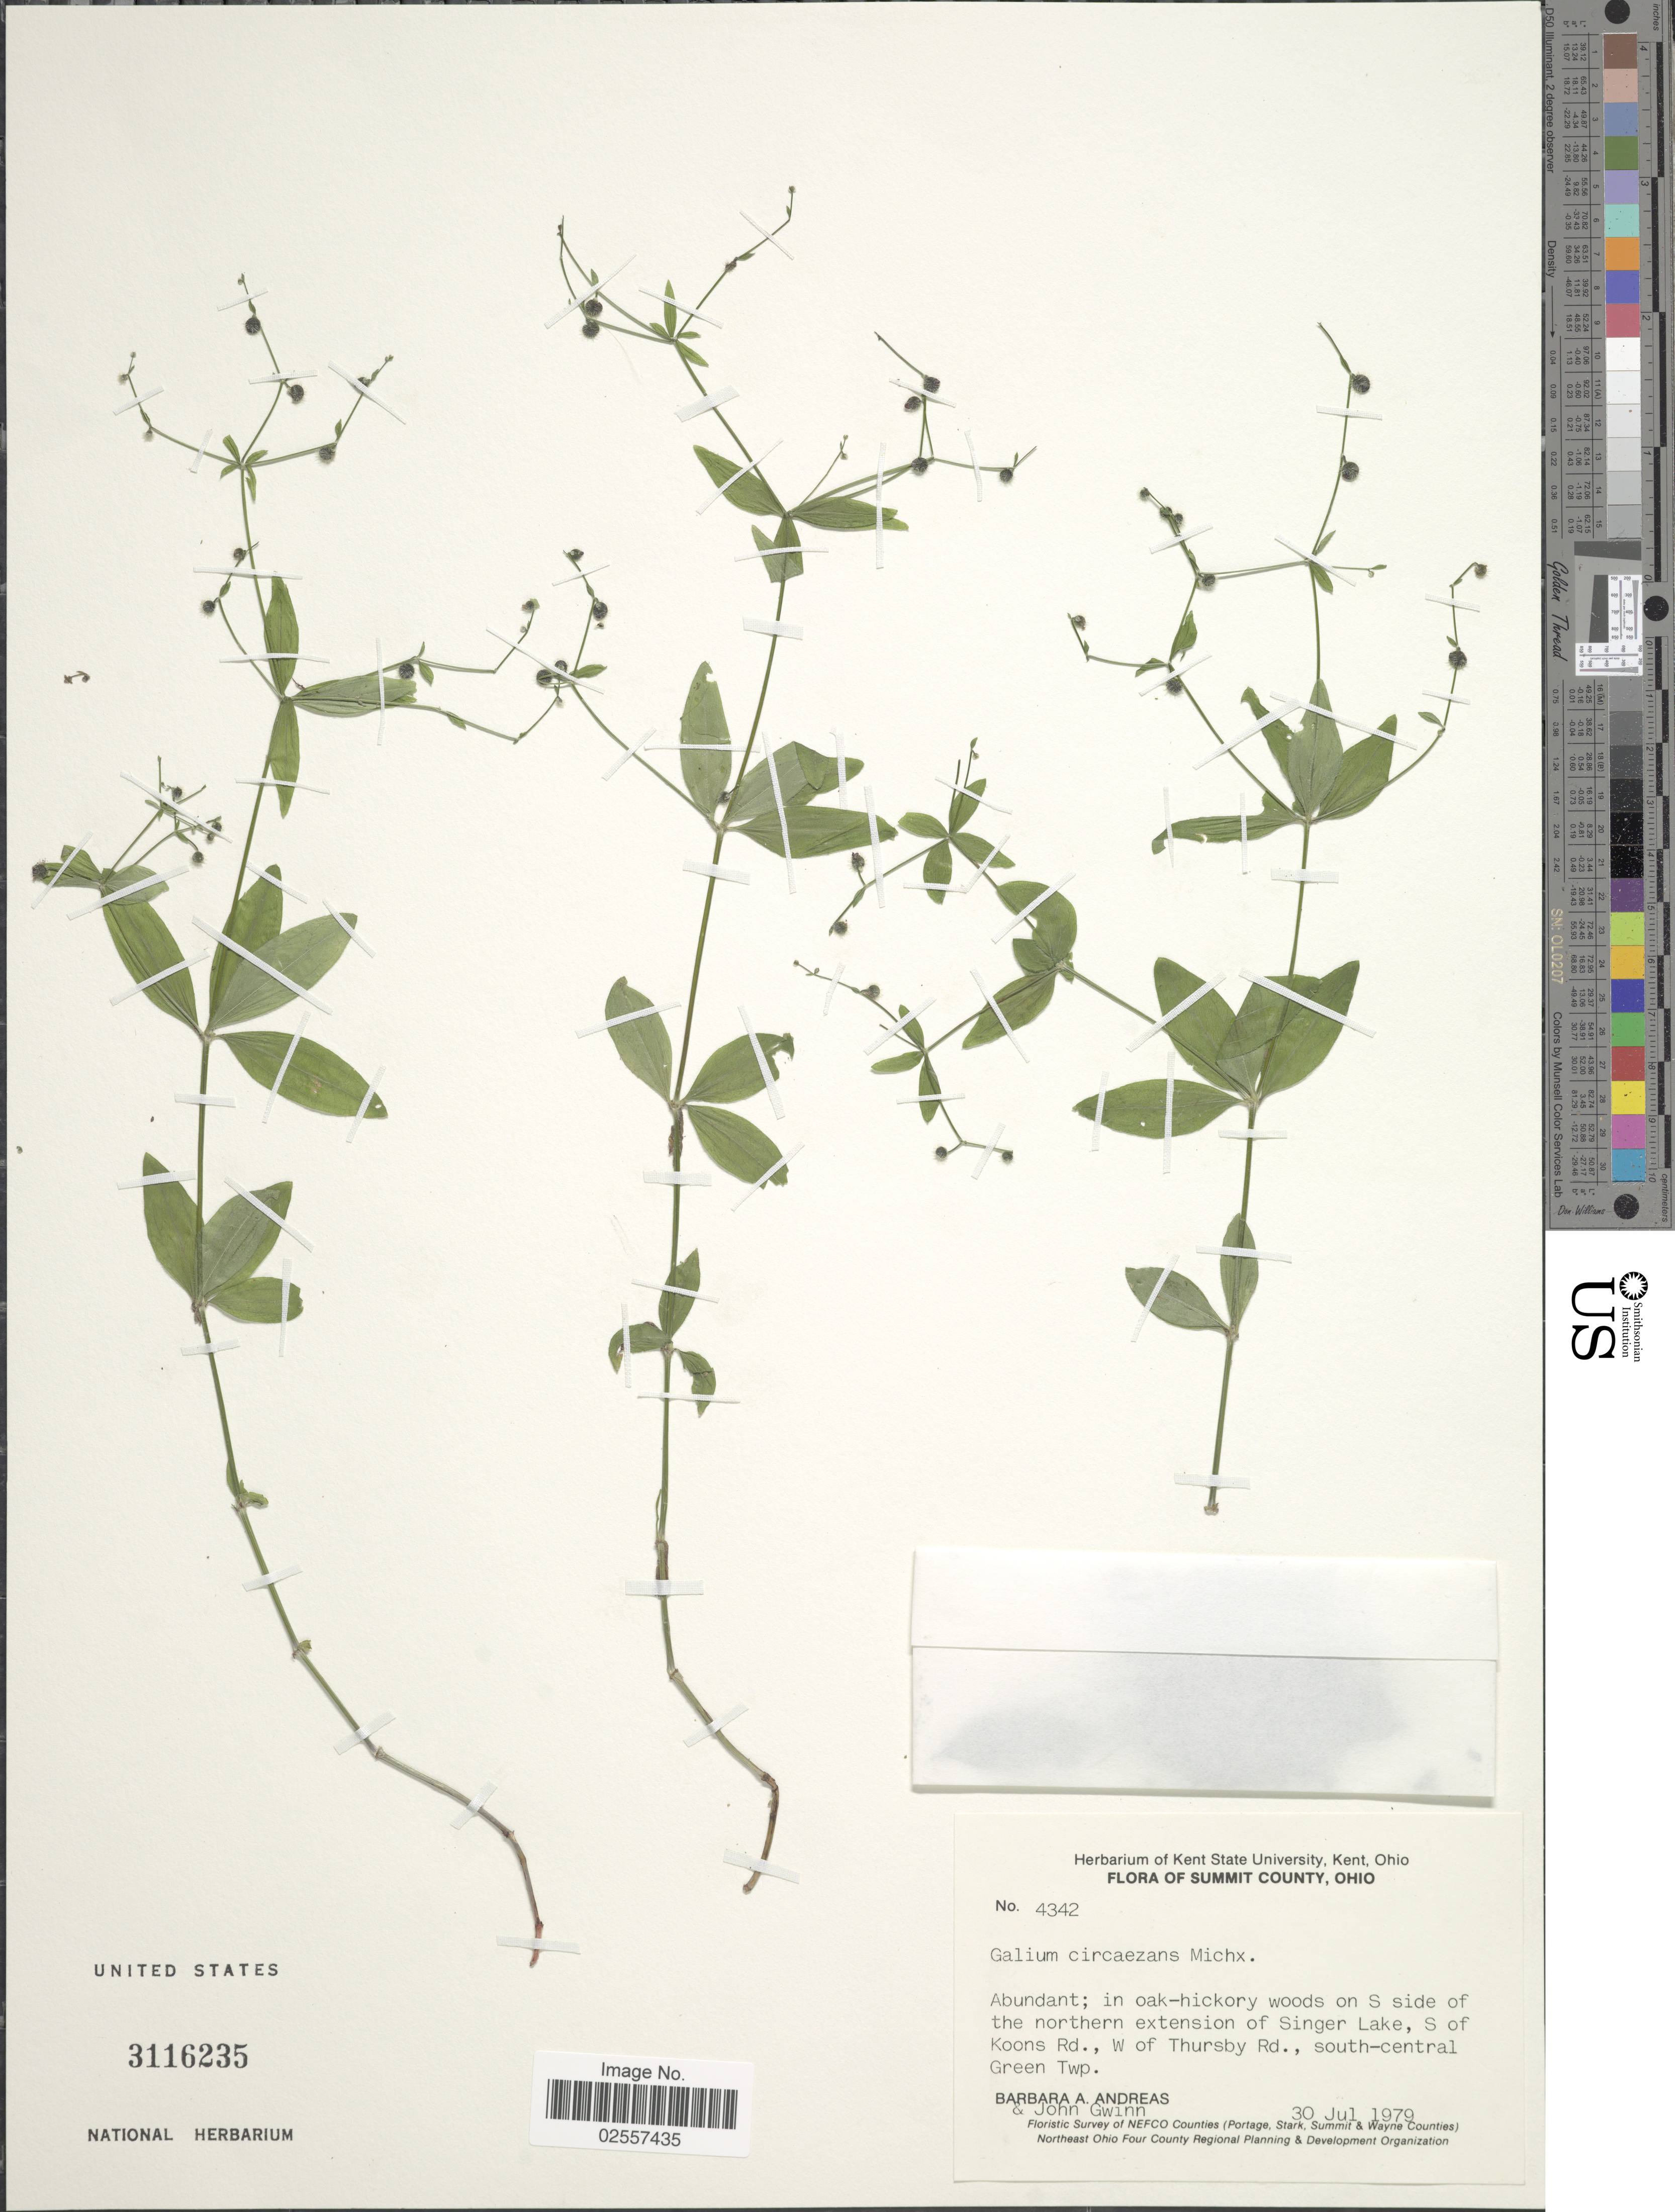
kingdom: Plantae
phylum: Tracheophyta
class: Magnoliopsida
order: Gentianales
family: Rubiaceae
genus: Galium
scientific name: Galium circaezans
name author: Michx.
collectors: B. A. Andreas & J. Gwinn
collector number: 4342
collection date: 1979-07-30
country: United States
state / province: Ohio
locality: Summit County. S side of the northern extension of Singer Lake, S of Koons Rd., W of Thursby Rd., south-central Green Twp.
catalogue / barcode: US 3116235